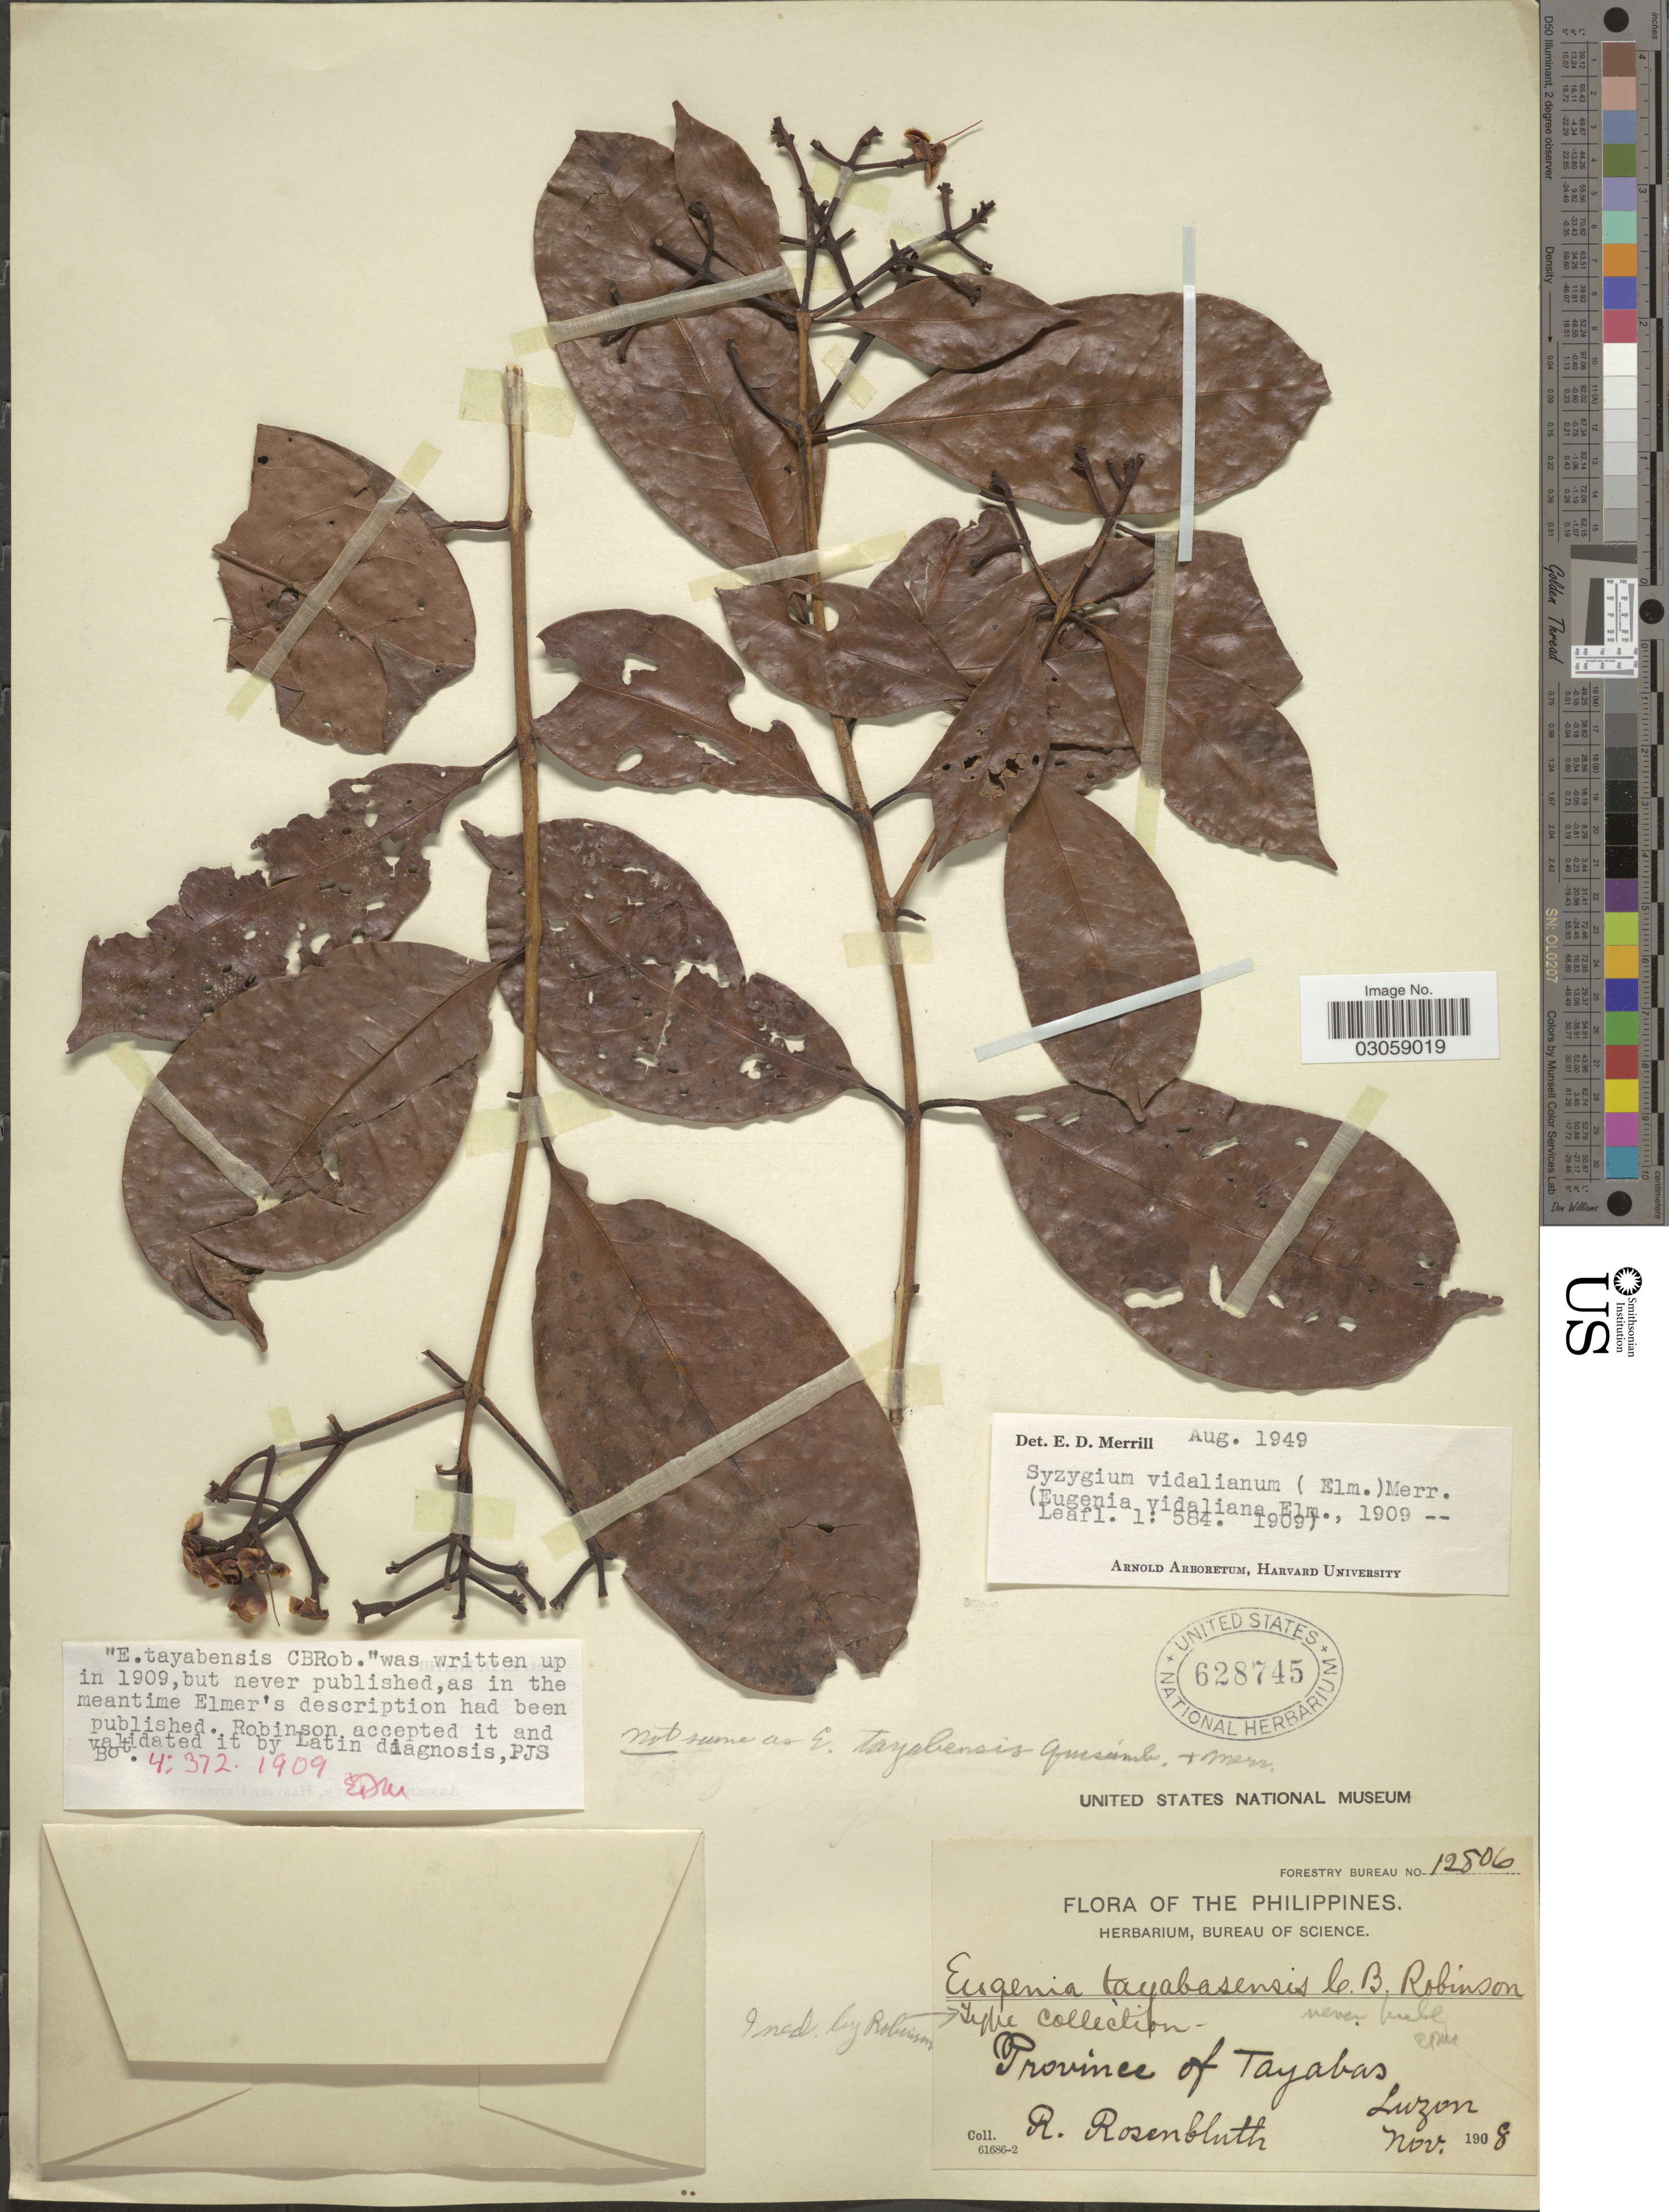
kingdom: Plantae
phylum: Tracheophyta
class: Magnoliopsida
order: Myrtales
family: Myrtaceae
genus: Syzygium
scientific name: Syzygium vidalianum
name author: (Elmer) Merr.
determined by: Merrill, Elmer D.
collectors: R. Rosenbluth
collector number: Forestry Bureau 12806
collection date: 1908-11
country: Philippines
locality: Province of Tayabas, Luzon.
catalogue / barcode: US 628745